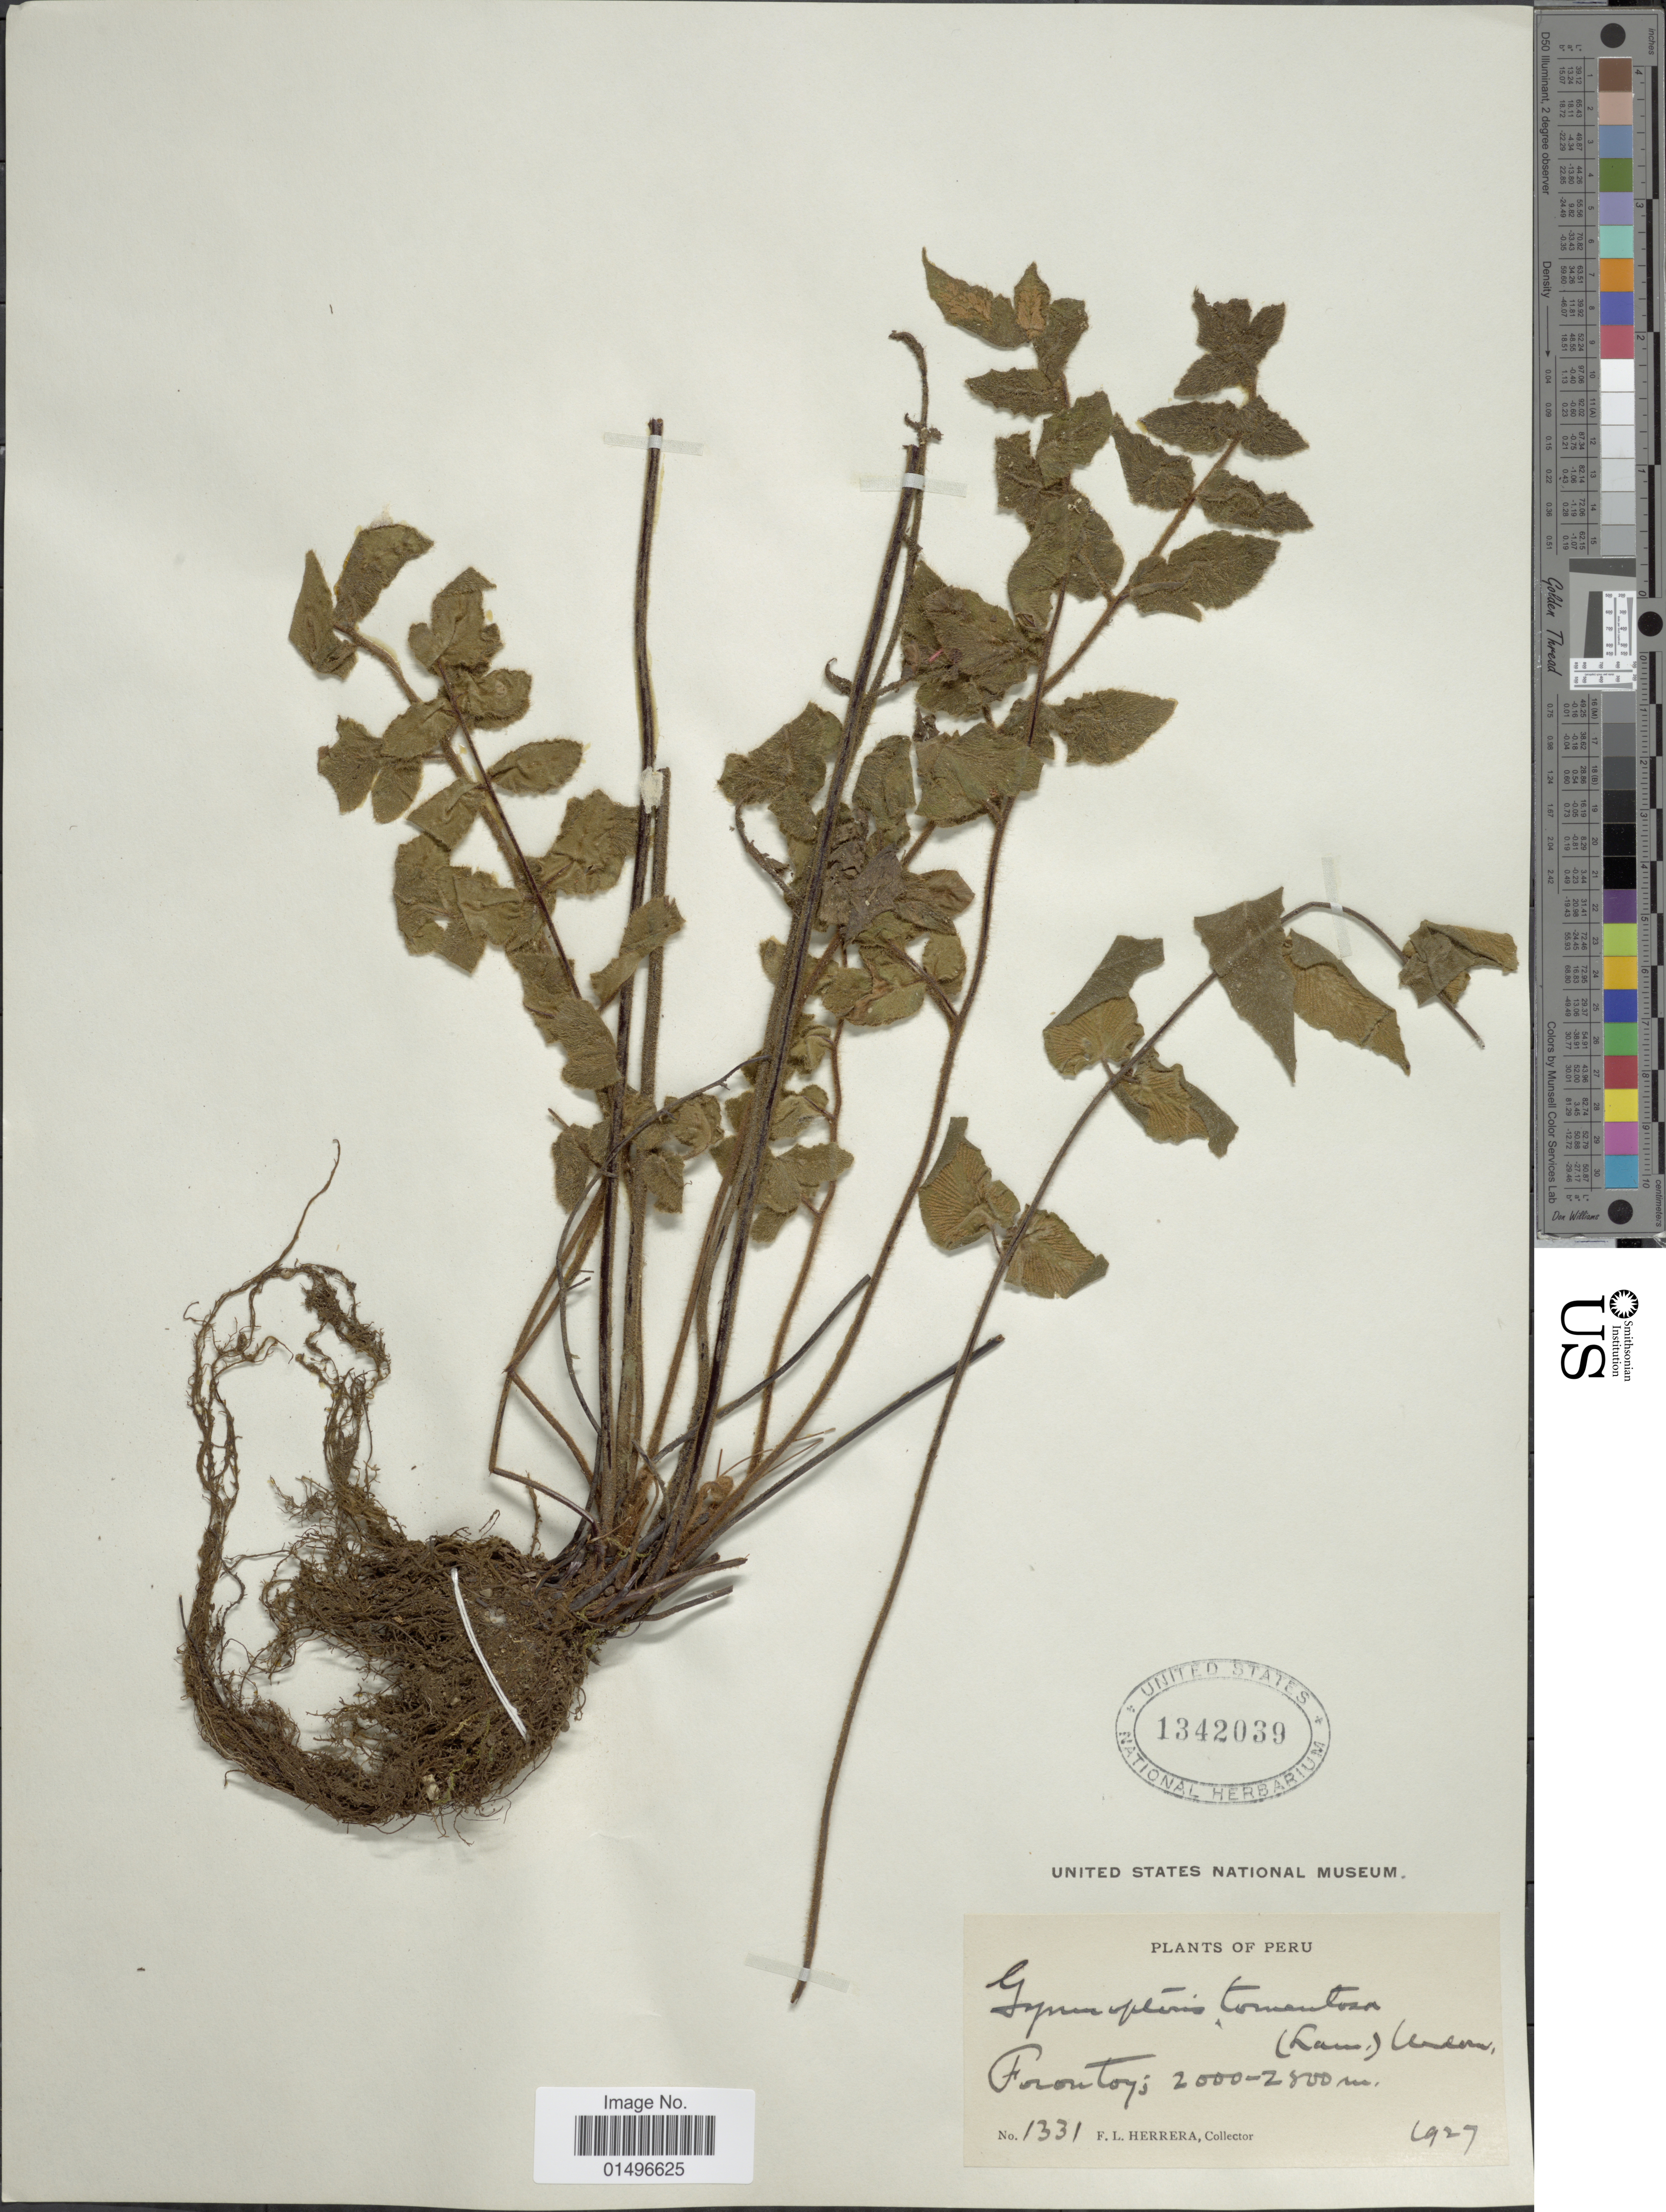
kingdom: Plantae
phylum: Tracheophyta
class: Polypodiopsida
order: Polypodiales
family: Pteridaceae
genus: Hemionitis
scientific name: Hemionitis tomentosa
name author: (Lam.) Raddi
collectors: F. L. Herrera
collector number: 1331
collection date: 1927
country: Peru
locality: Peru, Frontoy.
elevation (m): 2000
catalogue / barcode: US 1342039